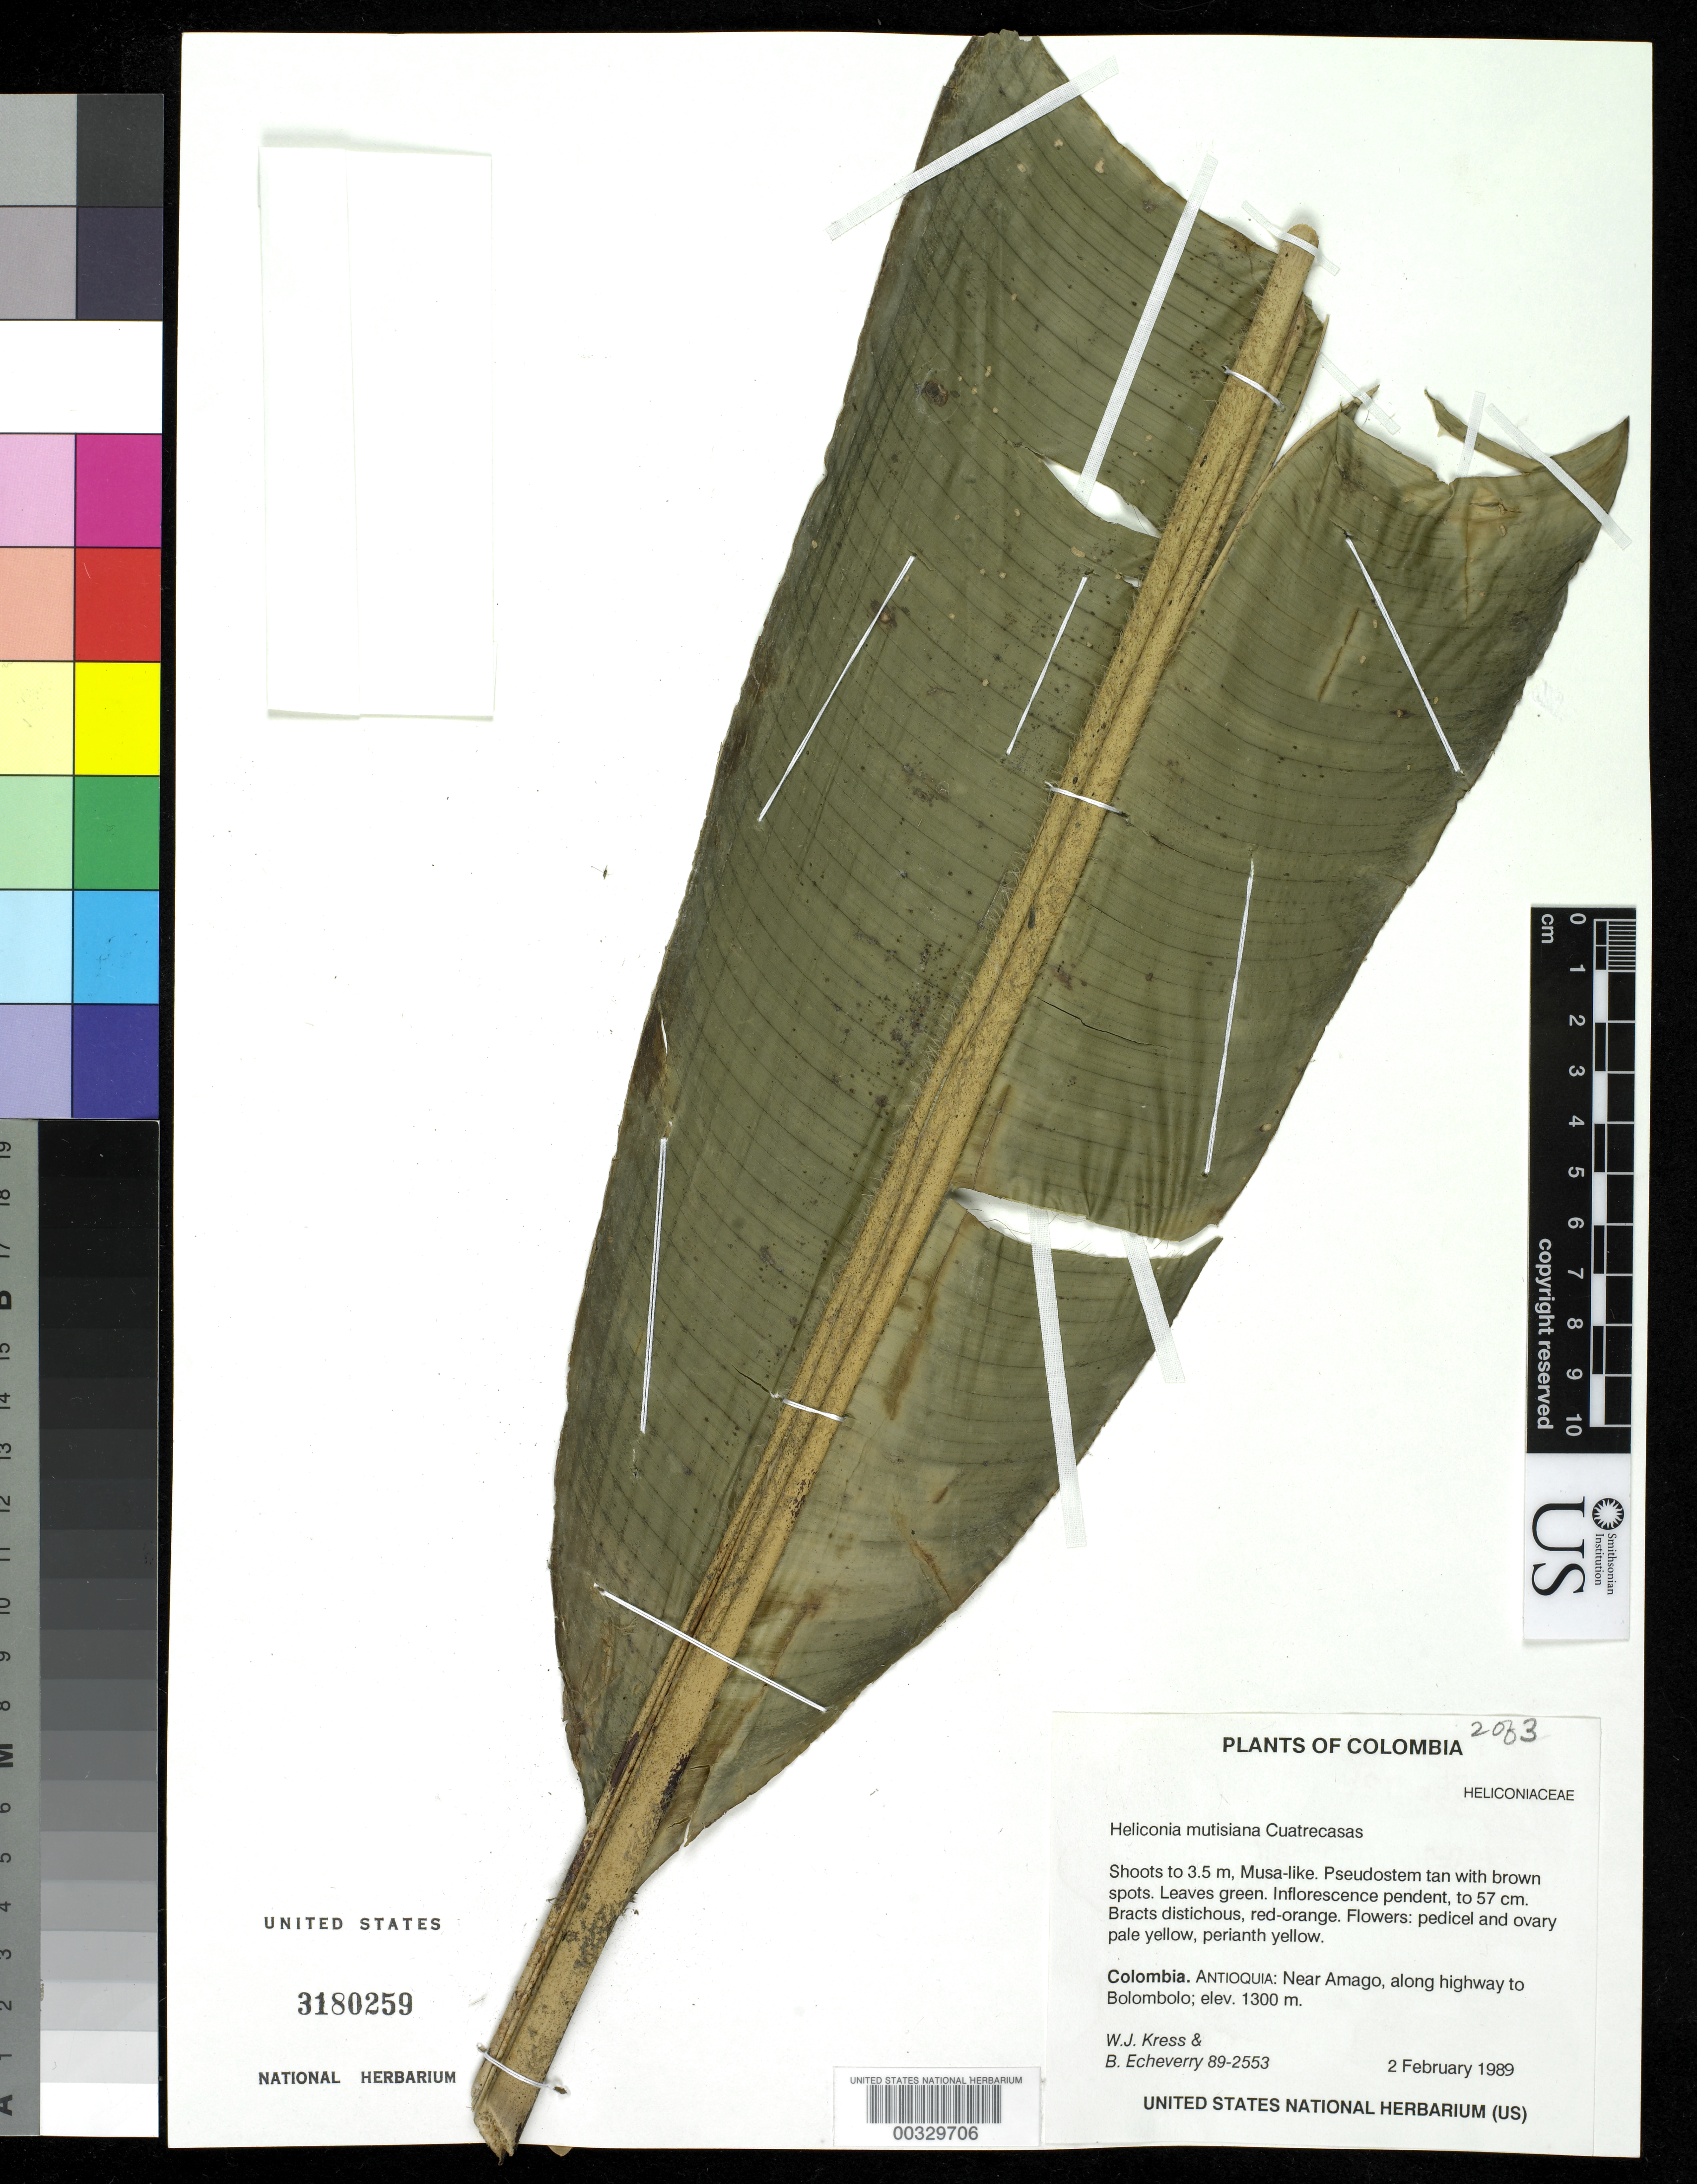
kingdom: Plantae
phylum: Tracheophyta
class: Liliopsida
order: Zingiberales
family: Heliconiaceae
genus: Heliconia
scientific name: Heliconia mutisiana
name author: Cuatrec.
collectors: W. J. Kress & B. Echeverry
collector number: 89-2553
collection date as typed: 02 Feb 1989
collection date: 1989-02-02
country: Colombia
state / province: Antioquia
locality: Near amago, along highway to Bolombolo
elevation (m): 1300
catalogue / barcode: US 3180259